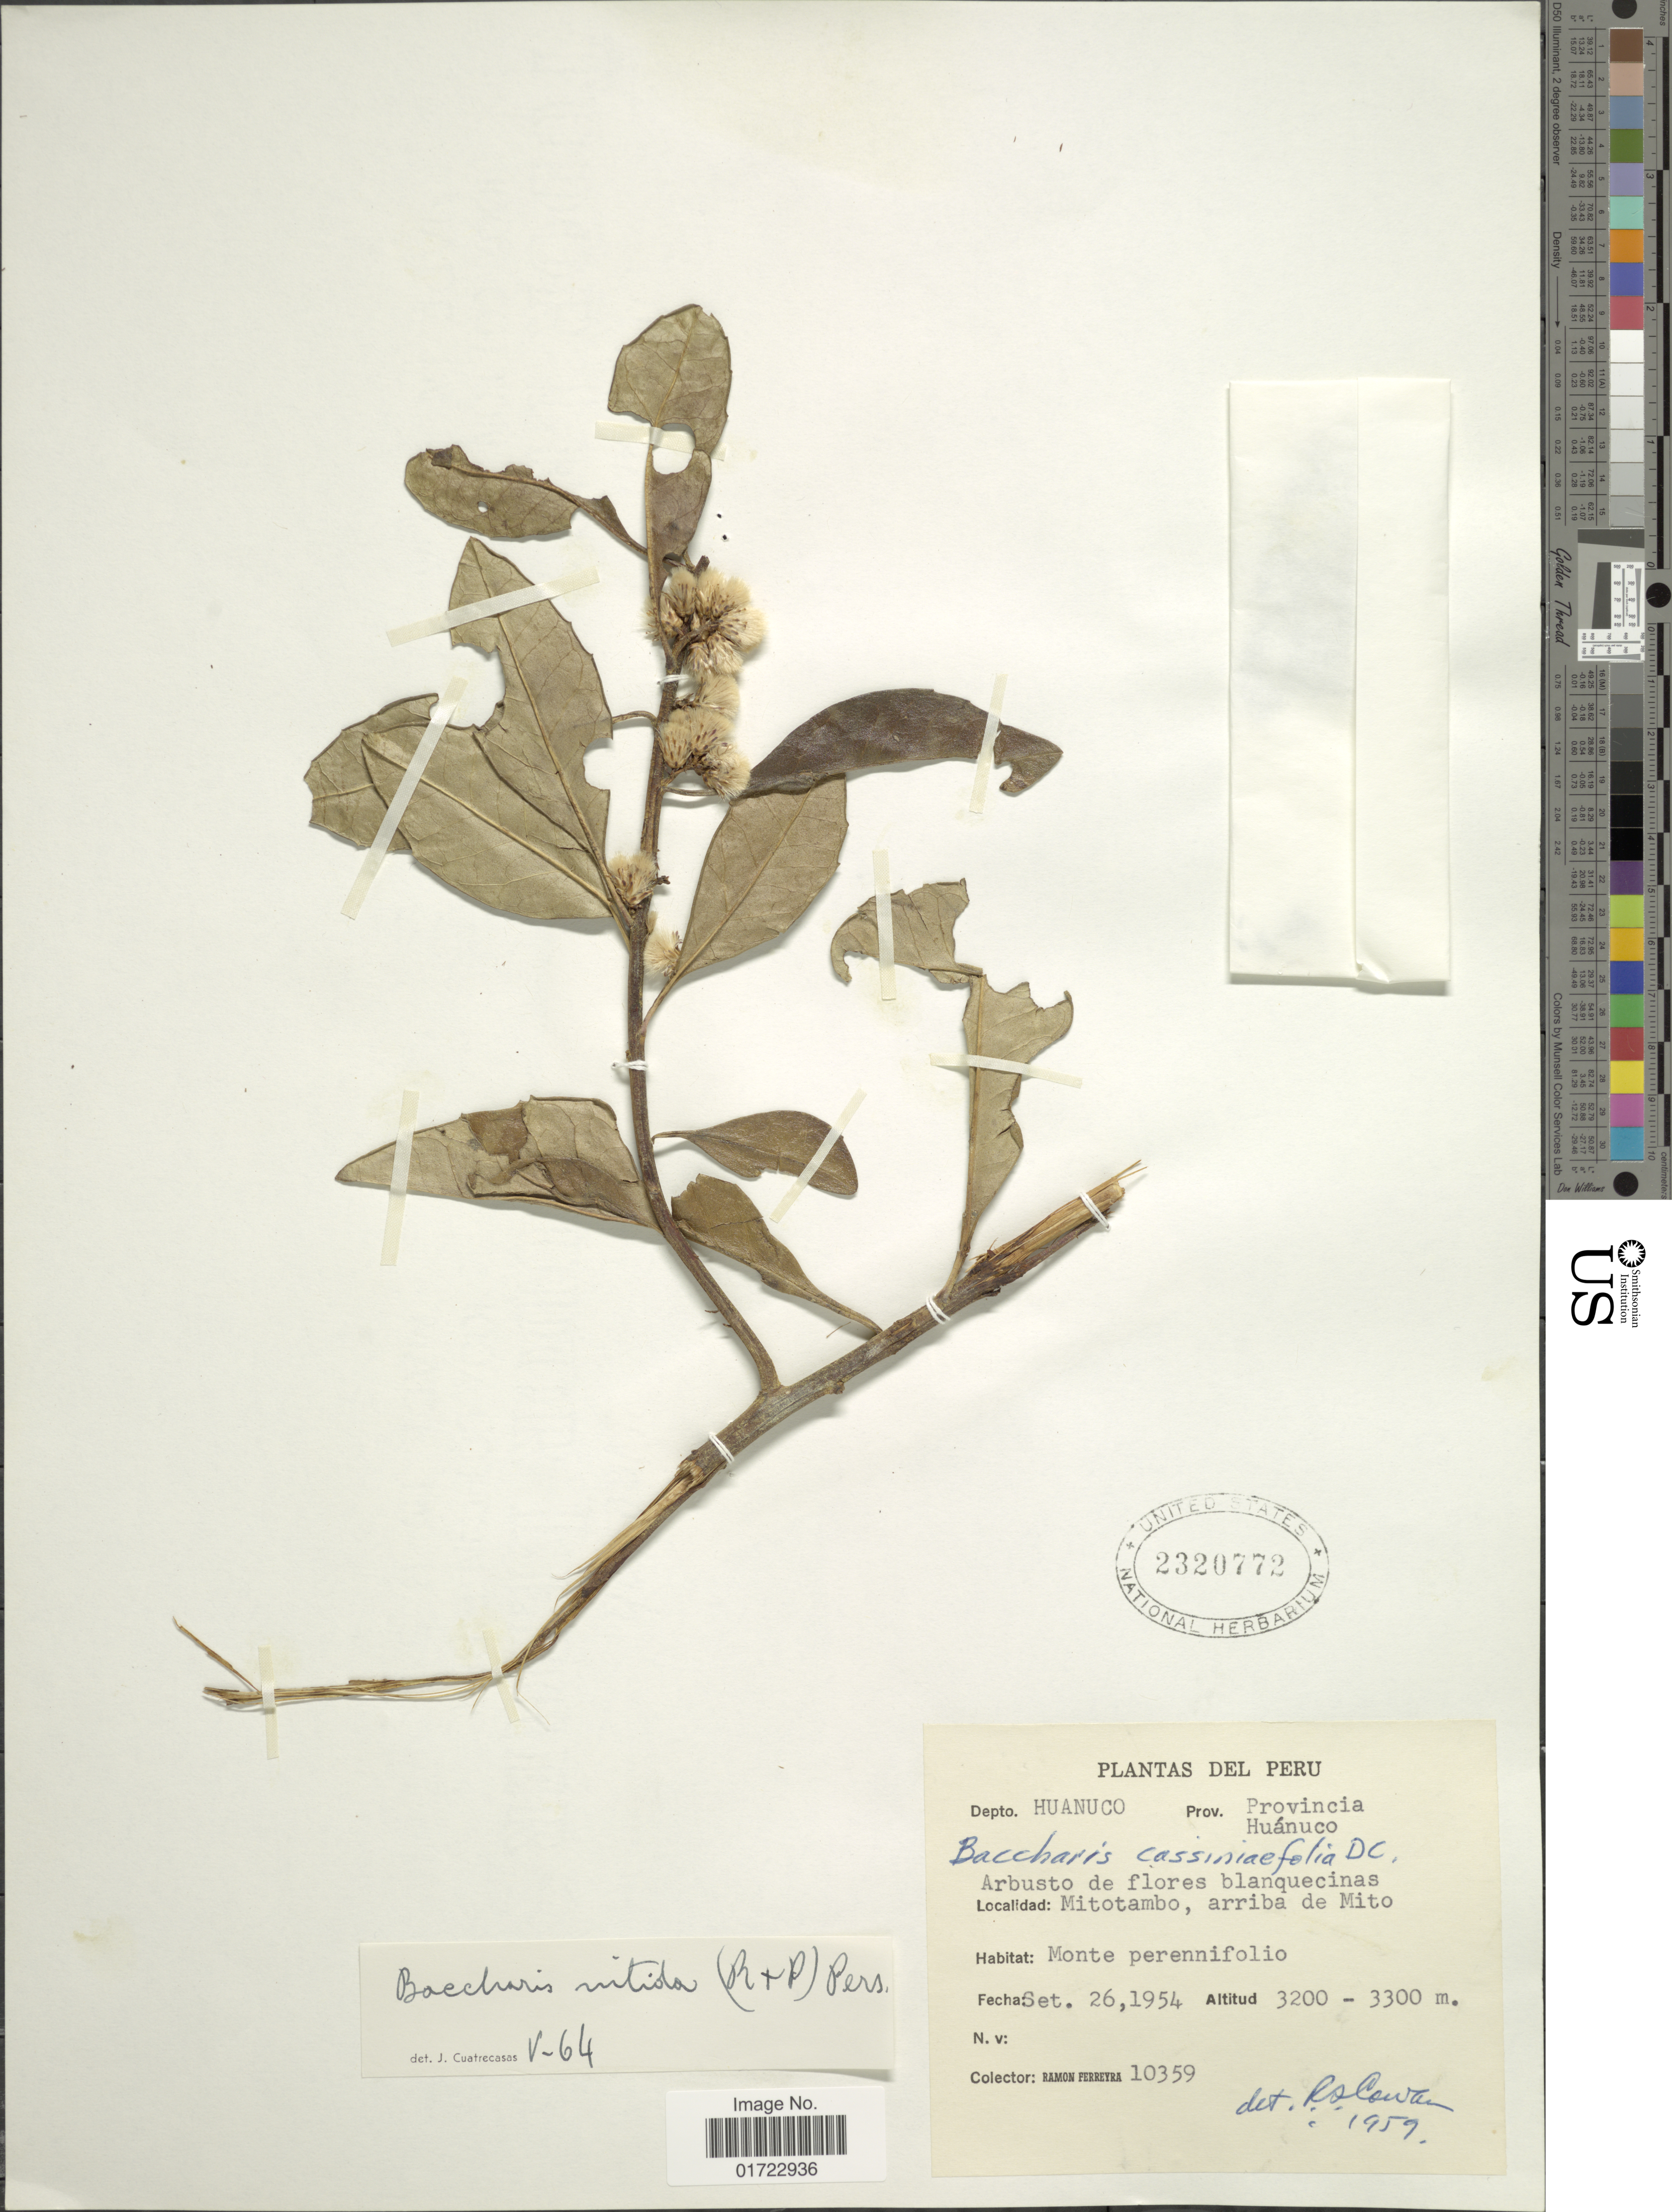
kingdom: Plantae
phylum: Tracheophyta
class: Magnoliopsida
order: Asterales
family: Asteraceae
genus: Baccharis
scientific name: Baccharis nitida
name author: (Ruiz & Pav.) Pers.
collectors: R. A. Ferreyra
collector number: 10359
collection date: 1954-09-26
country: Peru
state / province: Huánuco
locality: Provincia Huánuco. Mitotambo, arriba de Mito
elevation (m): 3200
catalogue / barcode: US 2320772